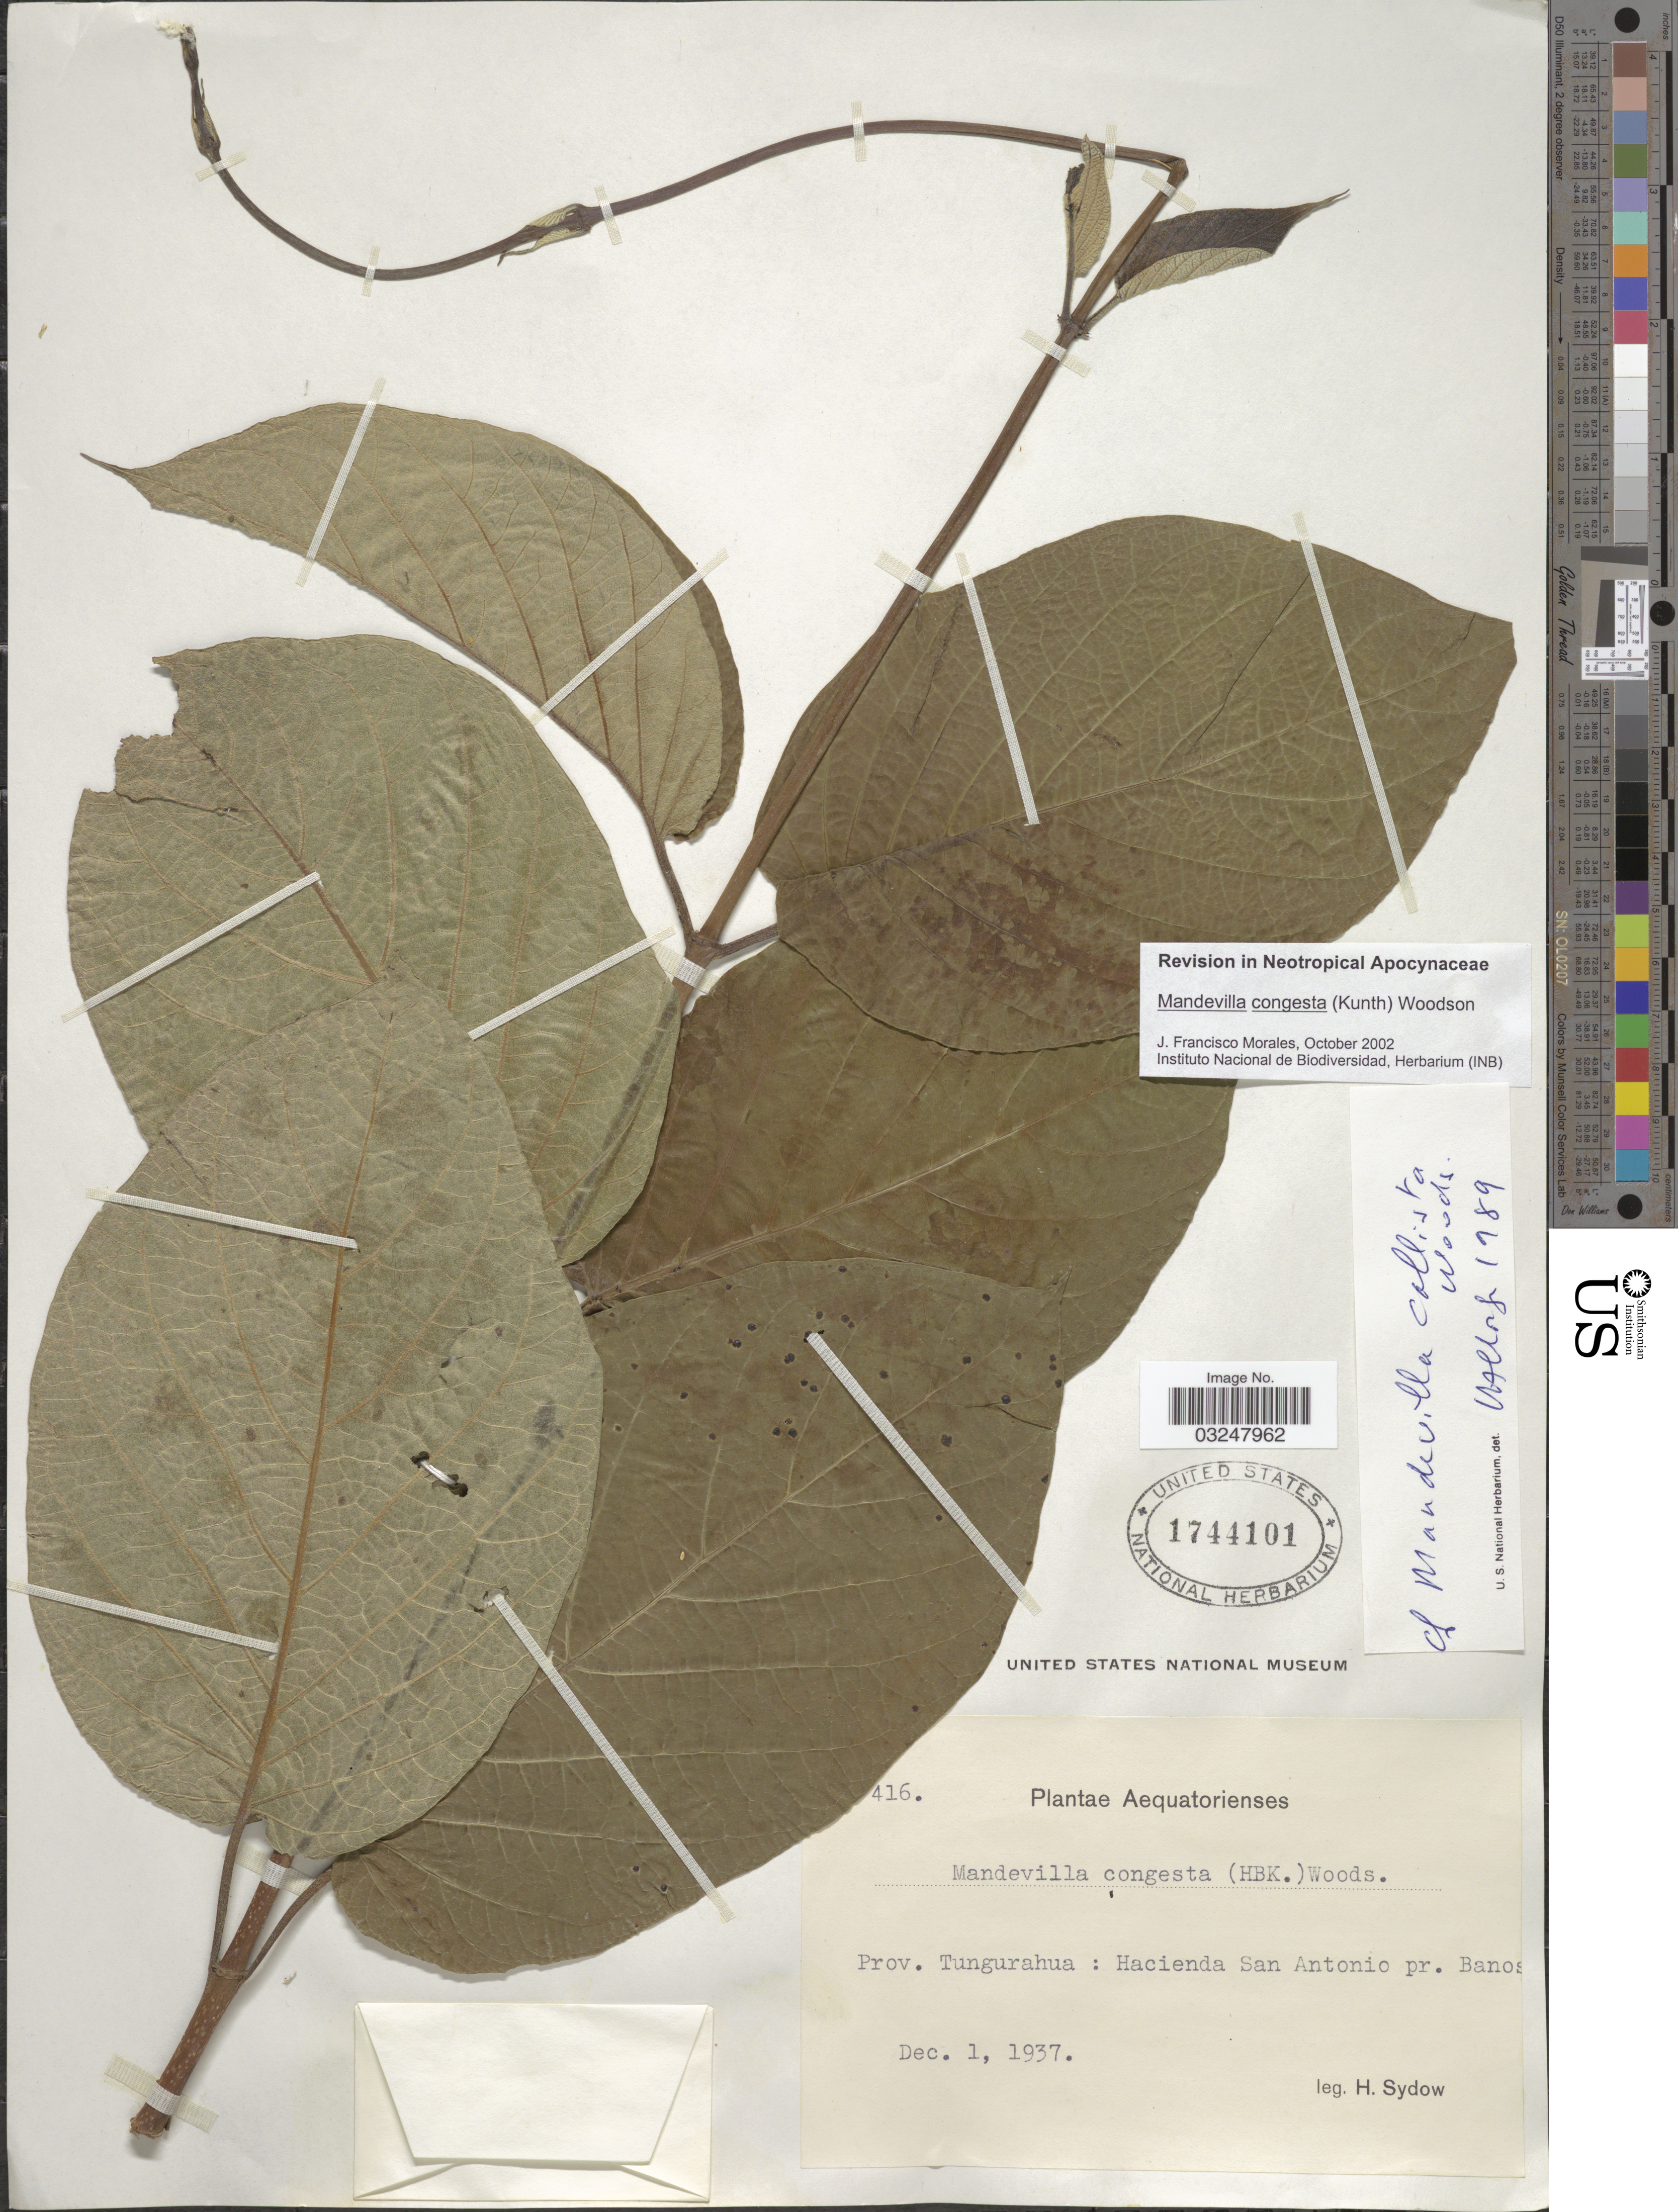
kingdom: Plantae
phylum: Tracheophyta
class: Magnoliopsida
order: Gentianales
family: Apocynaceae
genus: Mandevilla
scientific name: Mandevilla pubescens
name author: (Willd. ex Roem. & Schult.) J.F. Morales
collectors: H. Sydow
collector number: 416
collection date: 1937-12-01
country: Ecuador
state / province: Tungurahua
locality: Prov. Tungurahua: Hacienda San Antonio pr. Banos.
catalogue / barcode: US 1744101